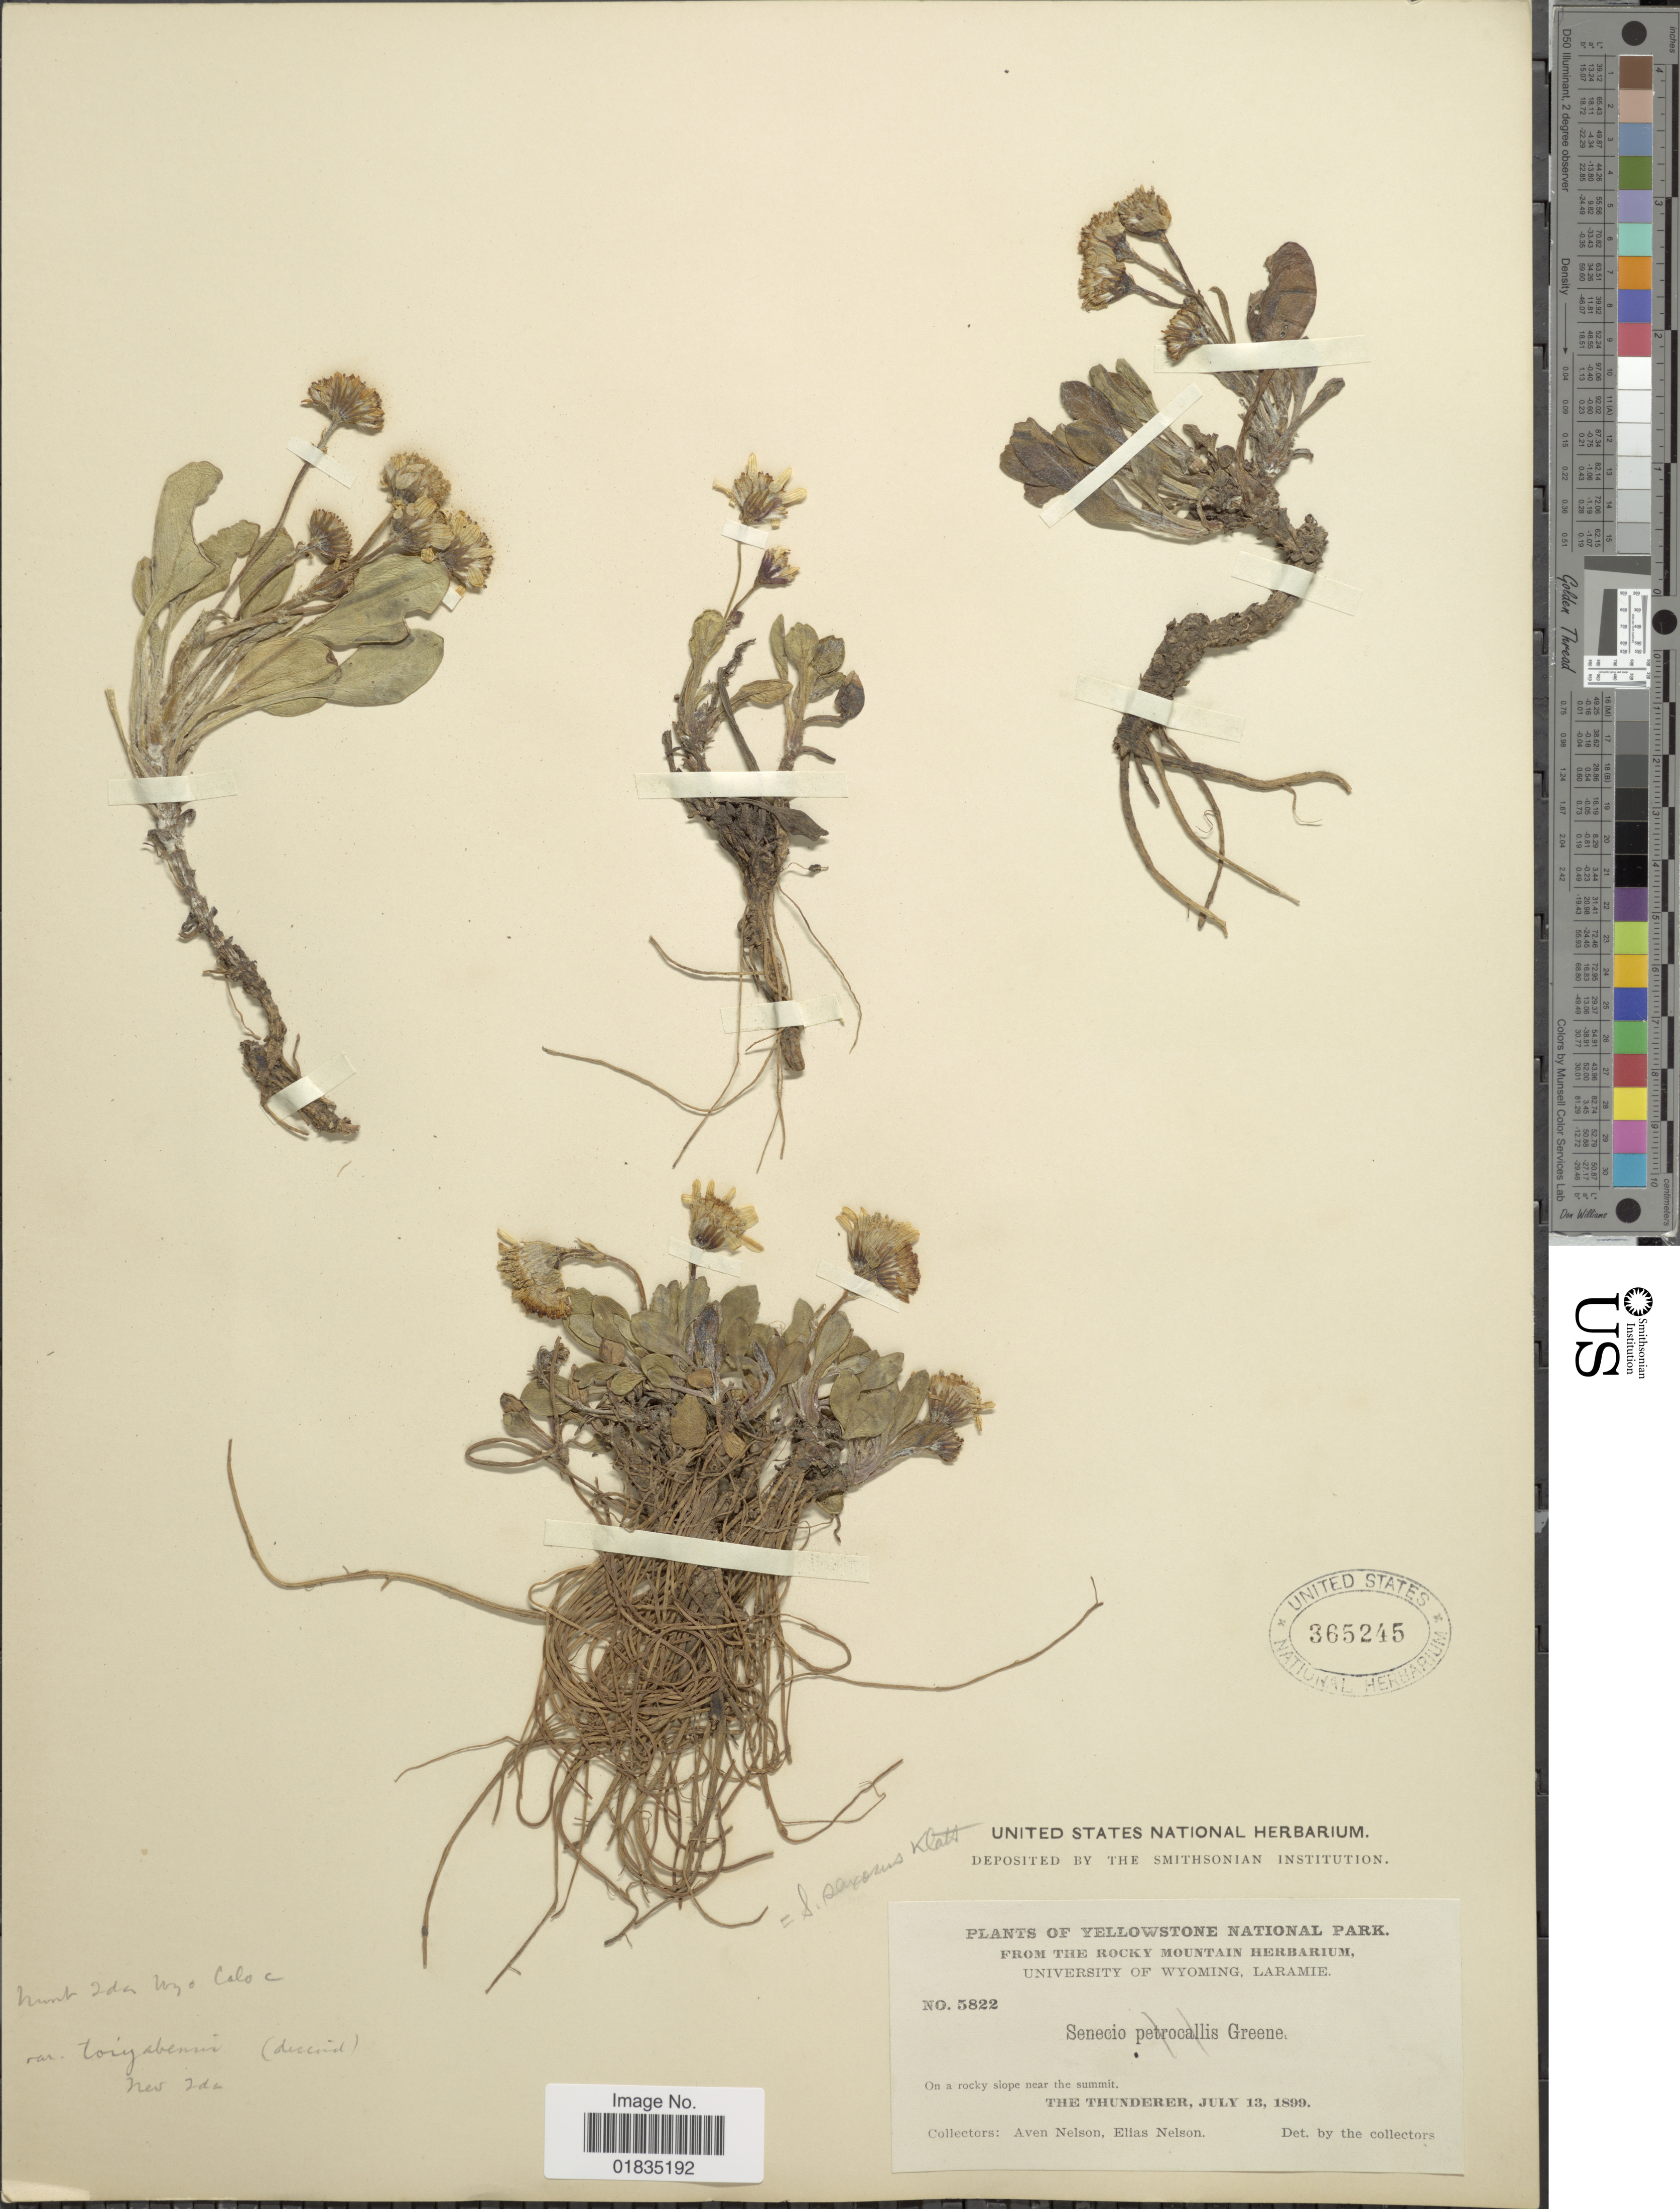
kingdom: Plantae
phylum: Tracheophyta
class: Magnoliopsida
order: Asterales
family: Asteraceae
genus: Packera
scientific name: Packera werneriifolia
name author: (A. Gray) W.A. Weber & Á. Löve ex Trock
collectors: A. Nelson & E. Nelson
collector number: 5822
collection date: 1899-07-13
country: United States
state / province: Wyoming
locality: The Thunderer, near summit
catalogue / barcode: US 365245